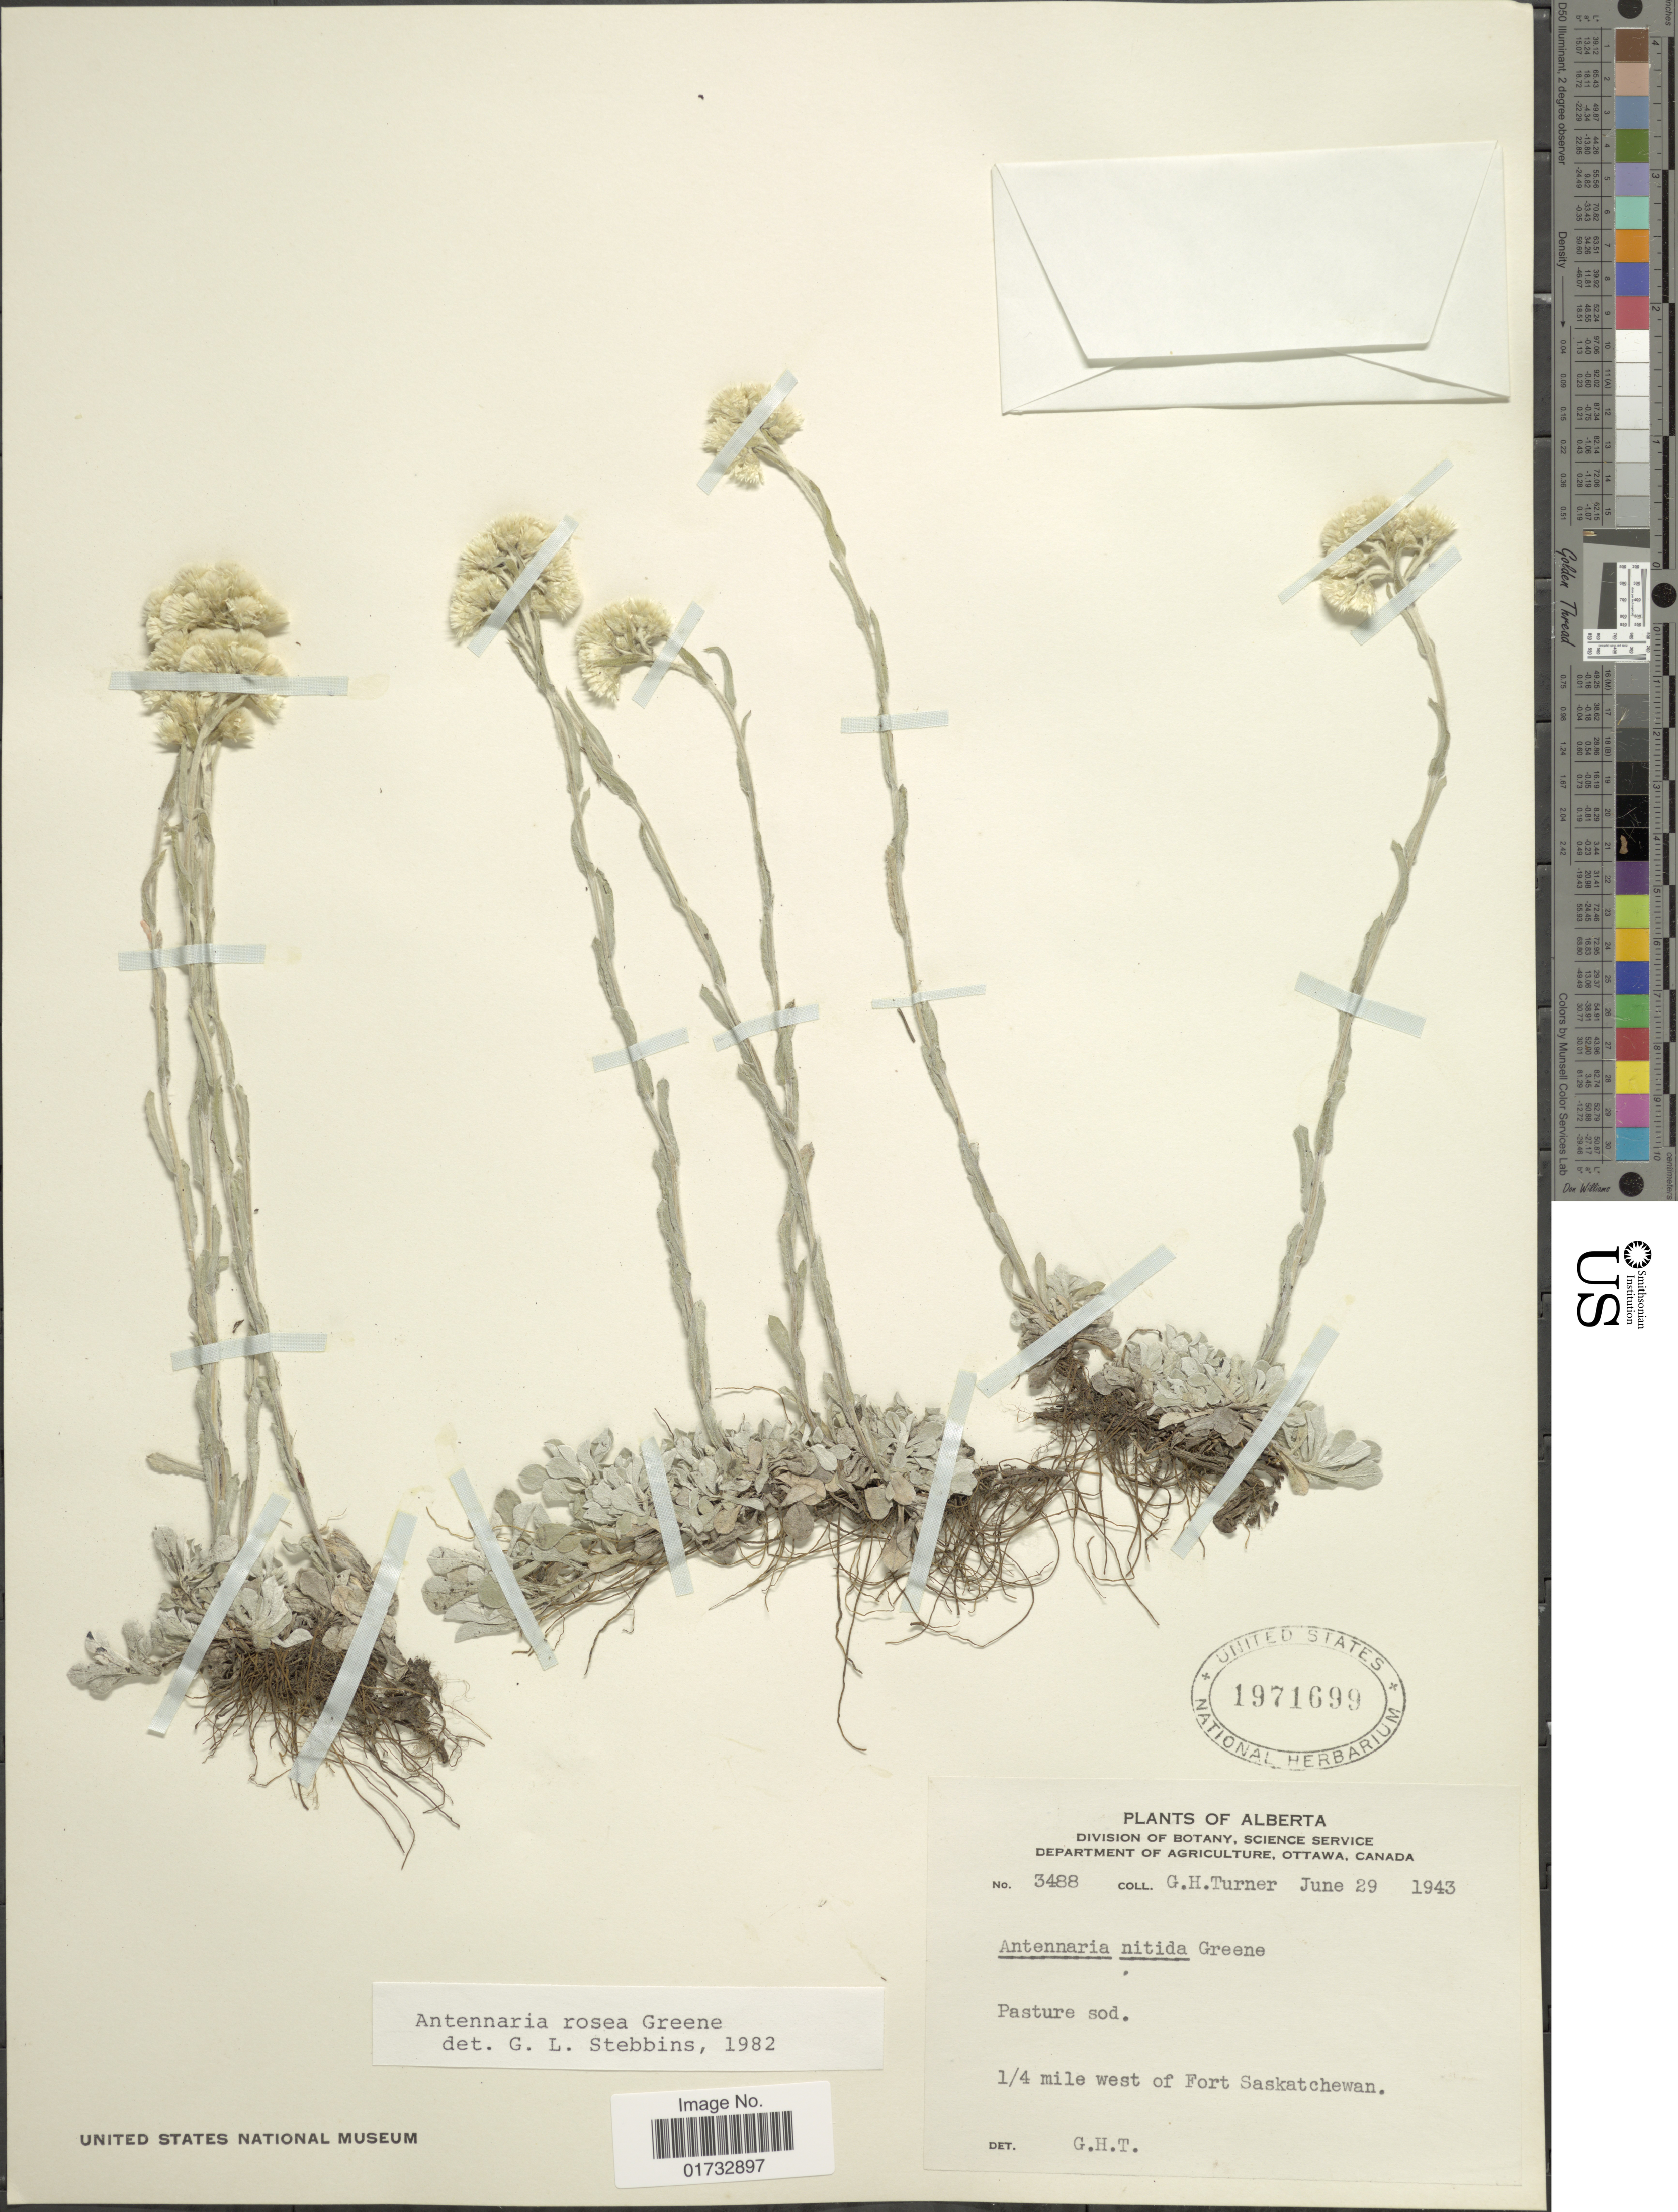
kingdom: Plantae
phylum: Tracheophyta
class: Magnoliopsida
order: Asterales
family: Asteraceae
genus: Antennaria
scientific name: Antennaria rosea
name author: Greene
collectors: G. H. Turner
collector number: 3488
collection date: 1943-06-29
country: Canada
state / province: Alberta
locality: Pasture sod. 1/4 mile west of Fort Saskatchewan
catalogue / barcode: US 1971699